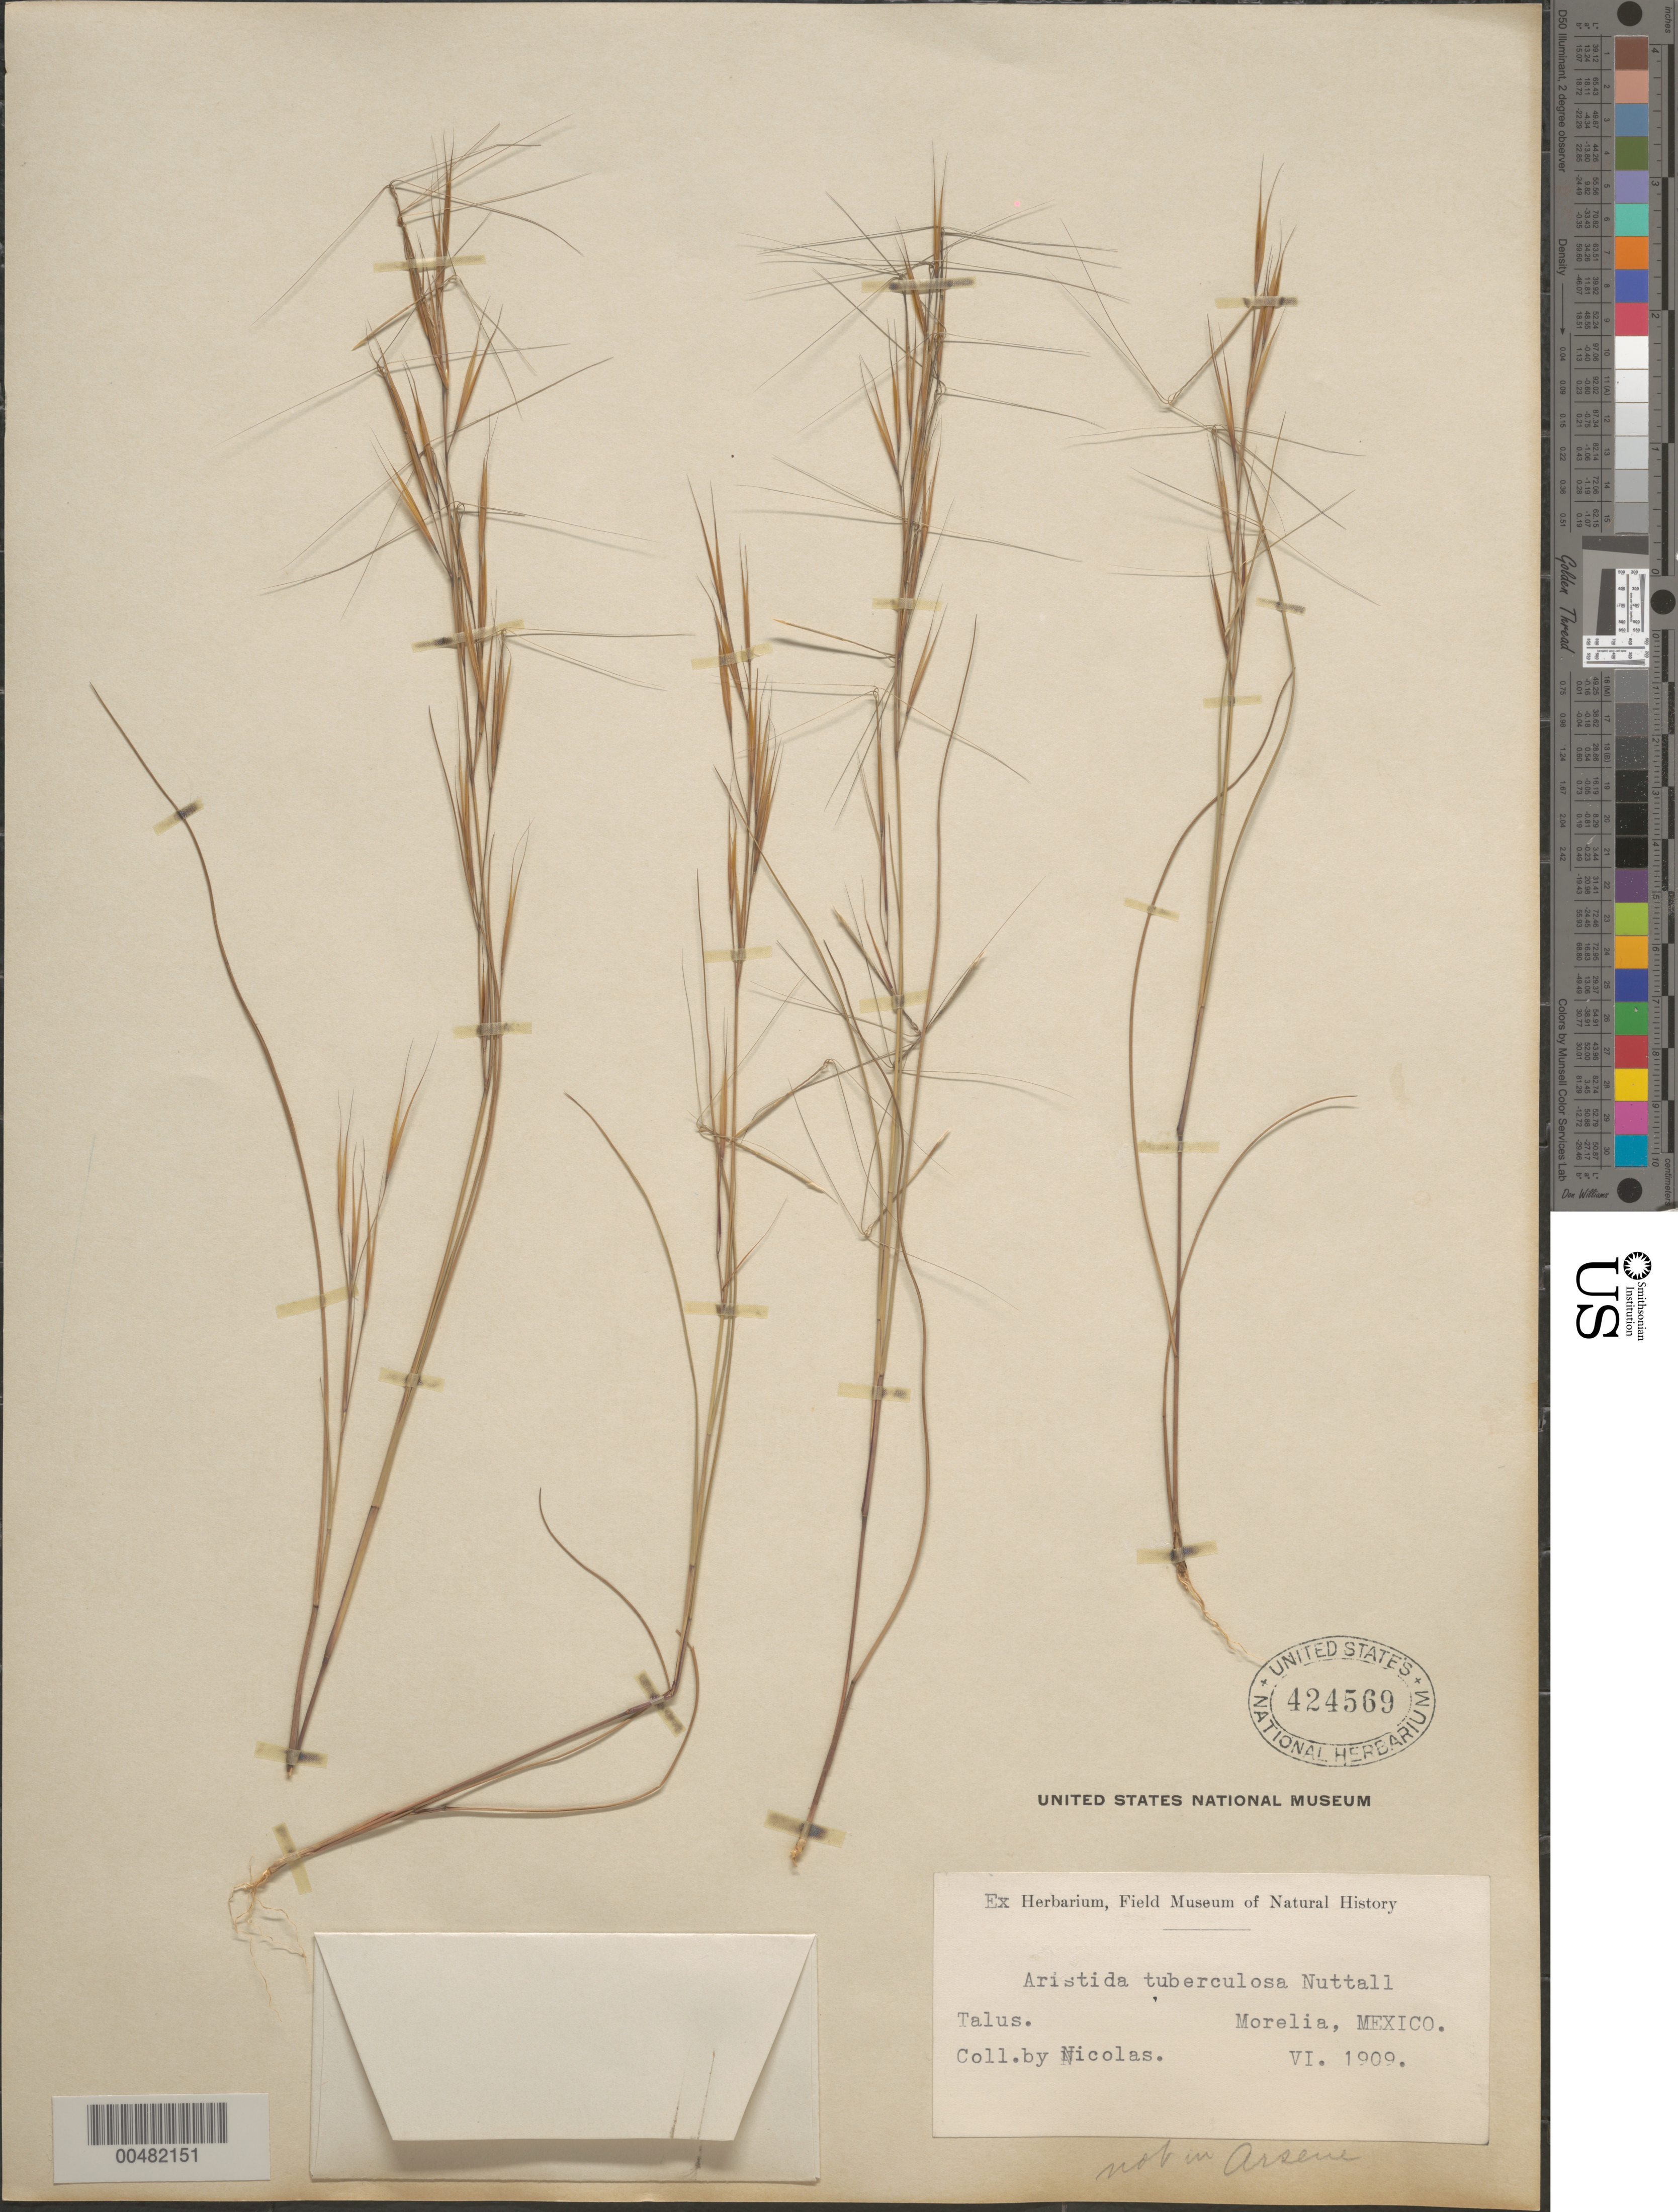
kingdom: Plantae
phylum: Tracheophyta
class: Liliopsida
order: Poales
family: Poaceae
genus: Aristida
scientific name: Aristida tuberculosa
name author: Nutt.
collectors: -. Nicolas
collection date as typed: Jun 1909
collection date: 1909-06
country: Mexico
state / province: Michoacán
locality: Morelia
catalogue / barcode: US 424569